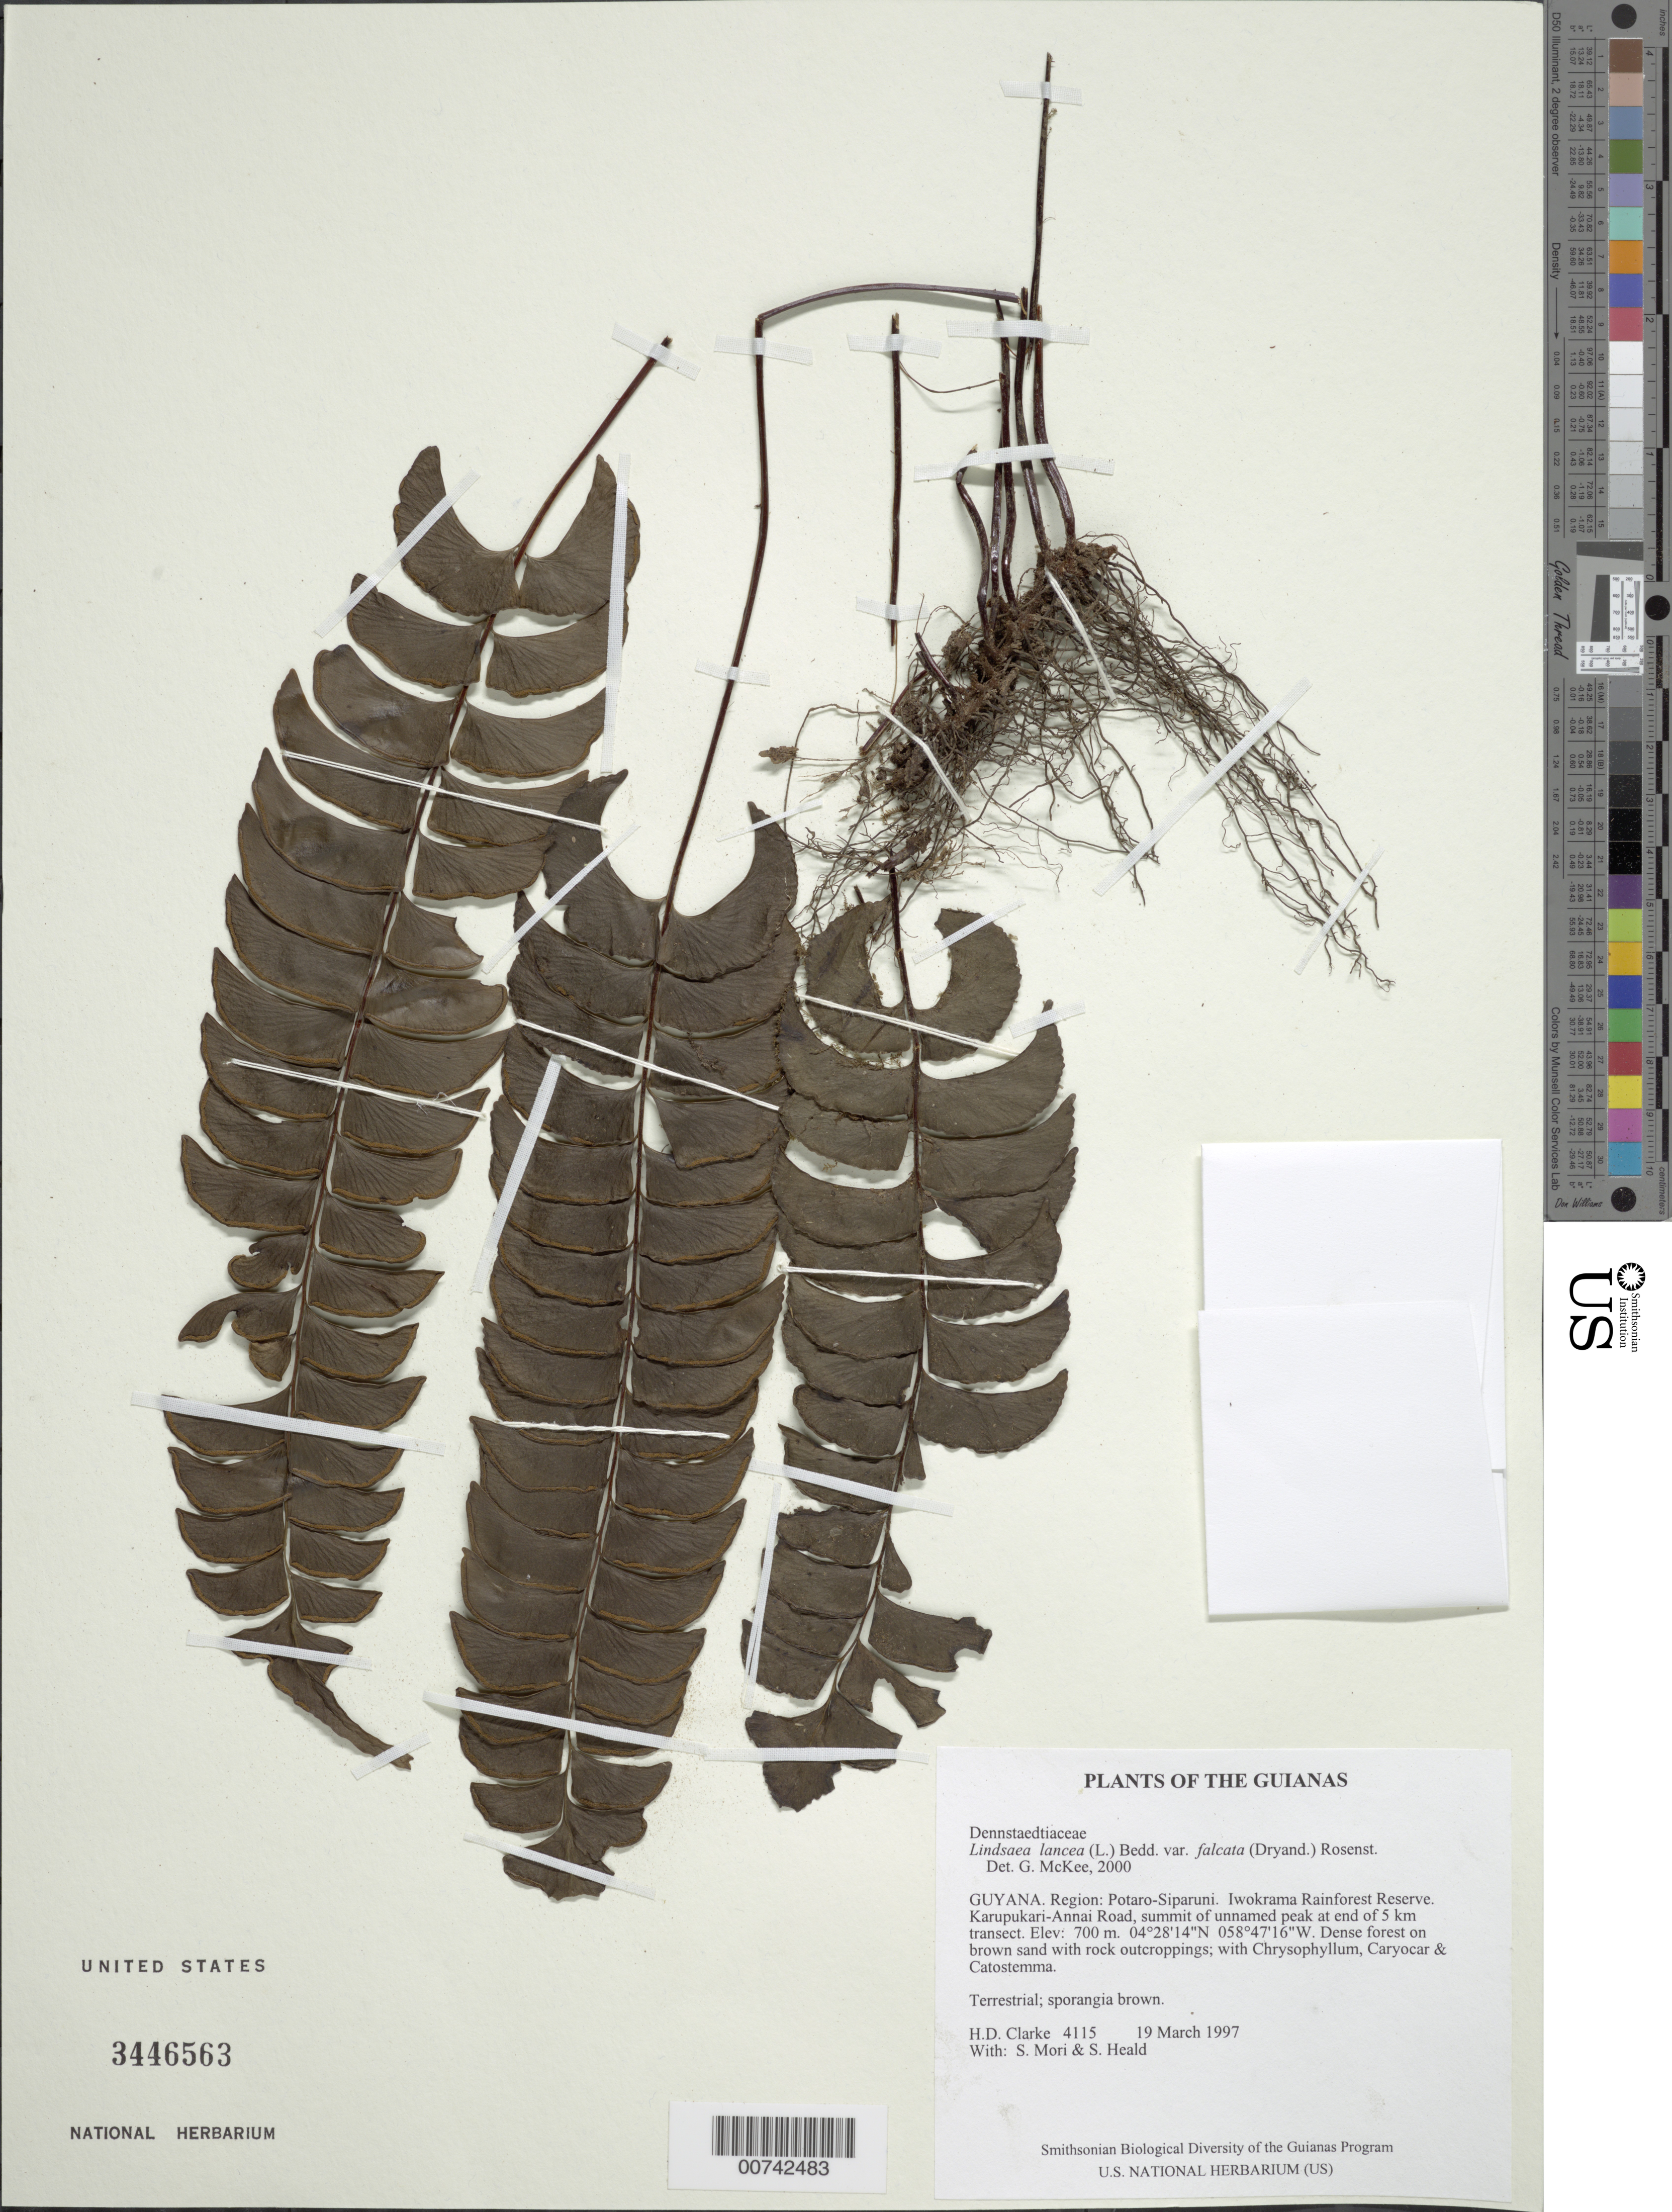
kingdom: Plantae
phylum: Tracheophyta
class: Polypodiopsida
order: Polypodiales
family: Lindsaeaceae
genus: Lindsaea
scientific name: Lindsaea lancea var. falcata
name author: (Dryand.) Rosenst.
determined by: McKee, G. S., (US), NMNH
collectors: H. D. Clarke, S. Mori & S. Heald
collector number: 4115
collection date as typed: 19 March 1997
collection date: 1997-03-19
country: Guyana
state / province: Potaro-Siparuni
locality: Iwokrama Rainforest Reserve. Karupukari-Annai Road, summit of unnamed peak at end of 5 km transect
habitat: Dense forest on brown sand with rock outcroppings; with Chrysophyllum, Caryocar & Catostemma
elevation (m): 700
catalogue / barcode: US 3446563